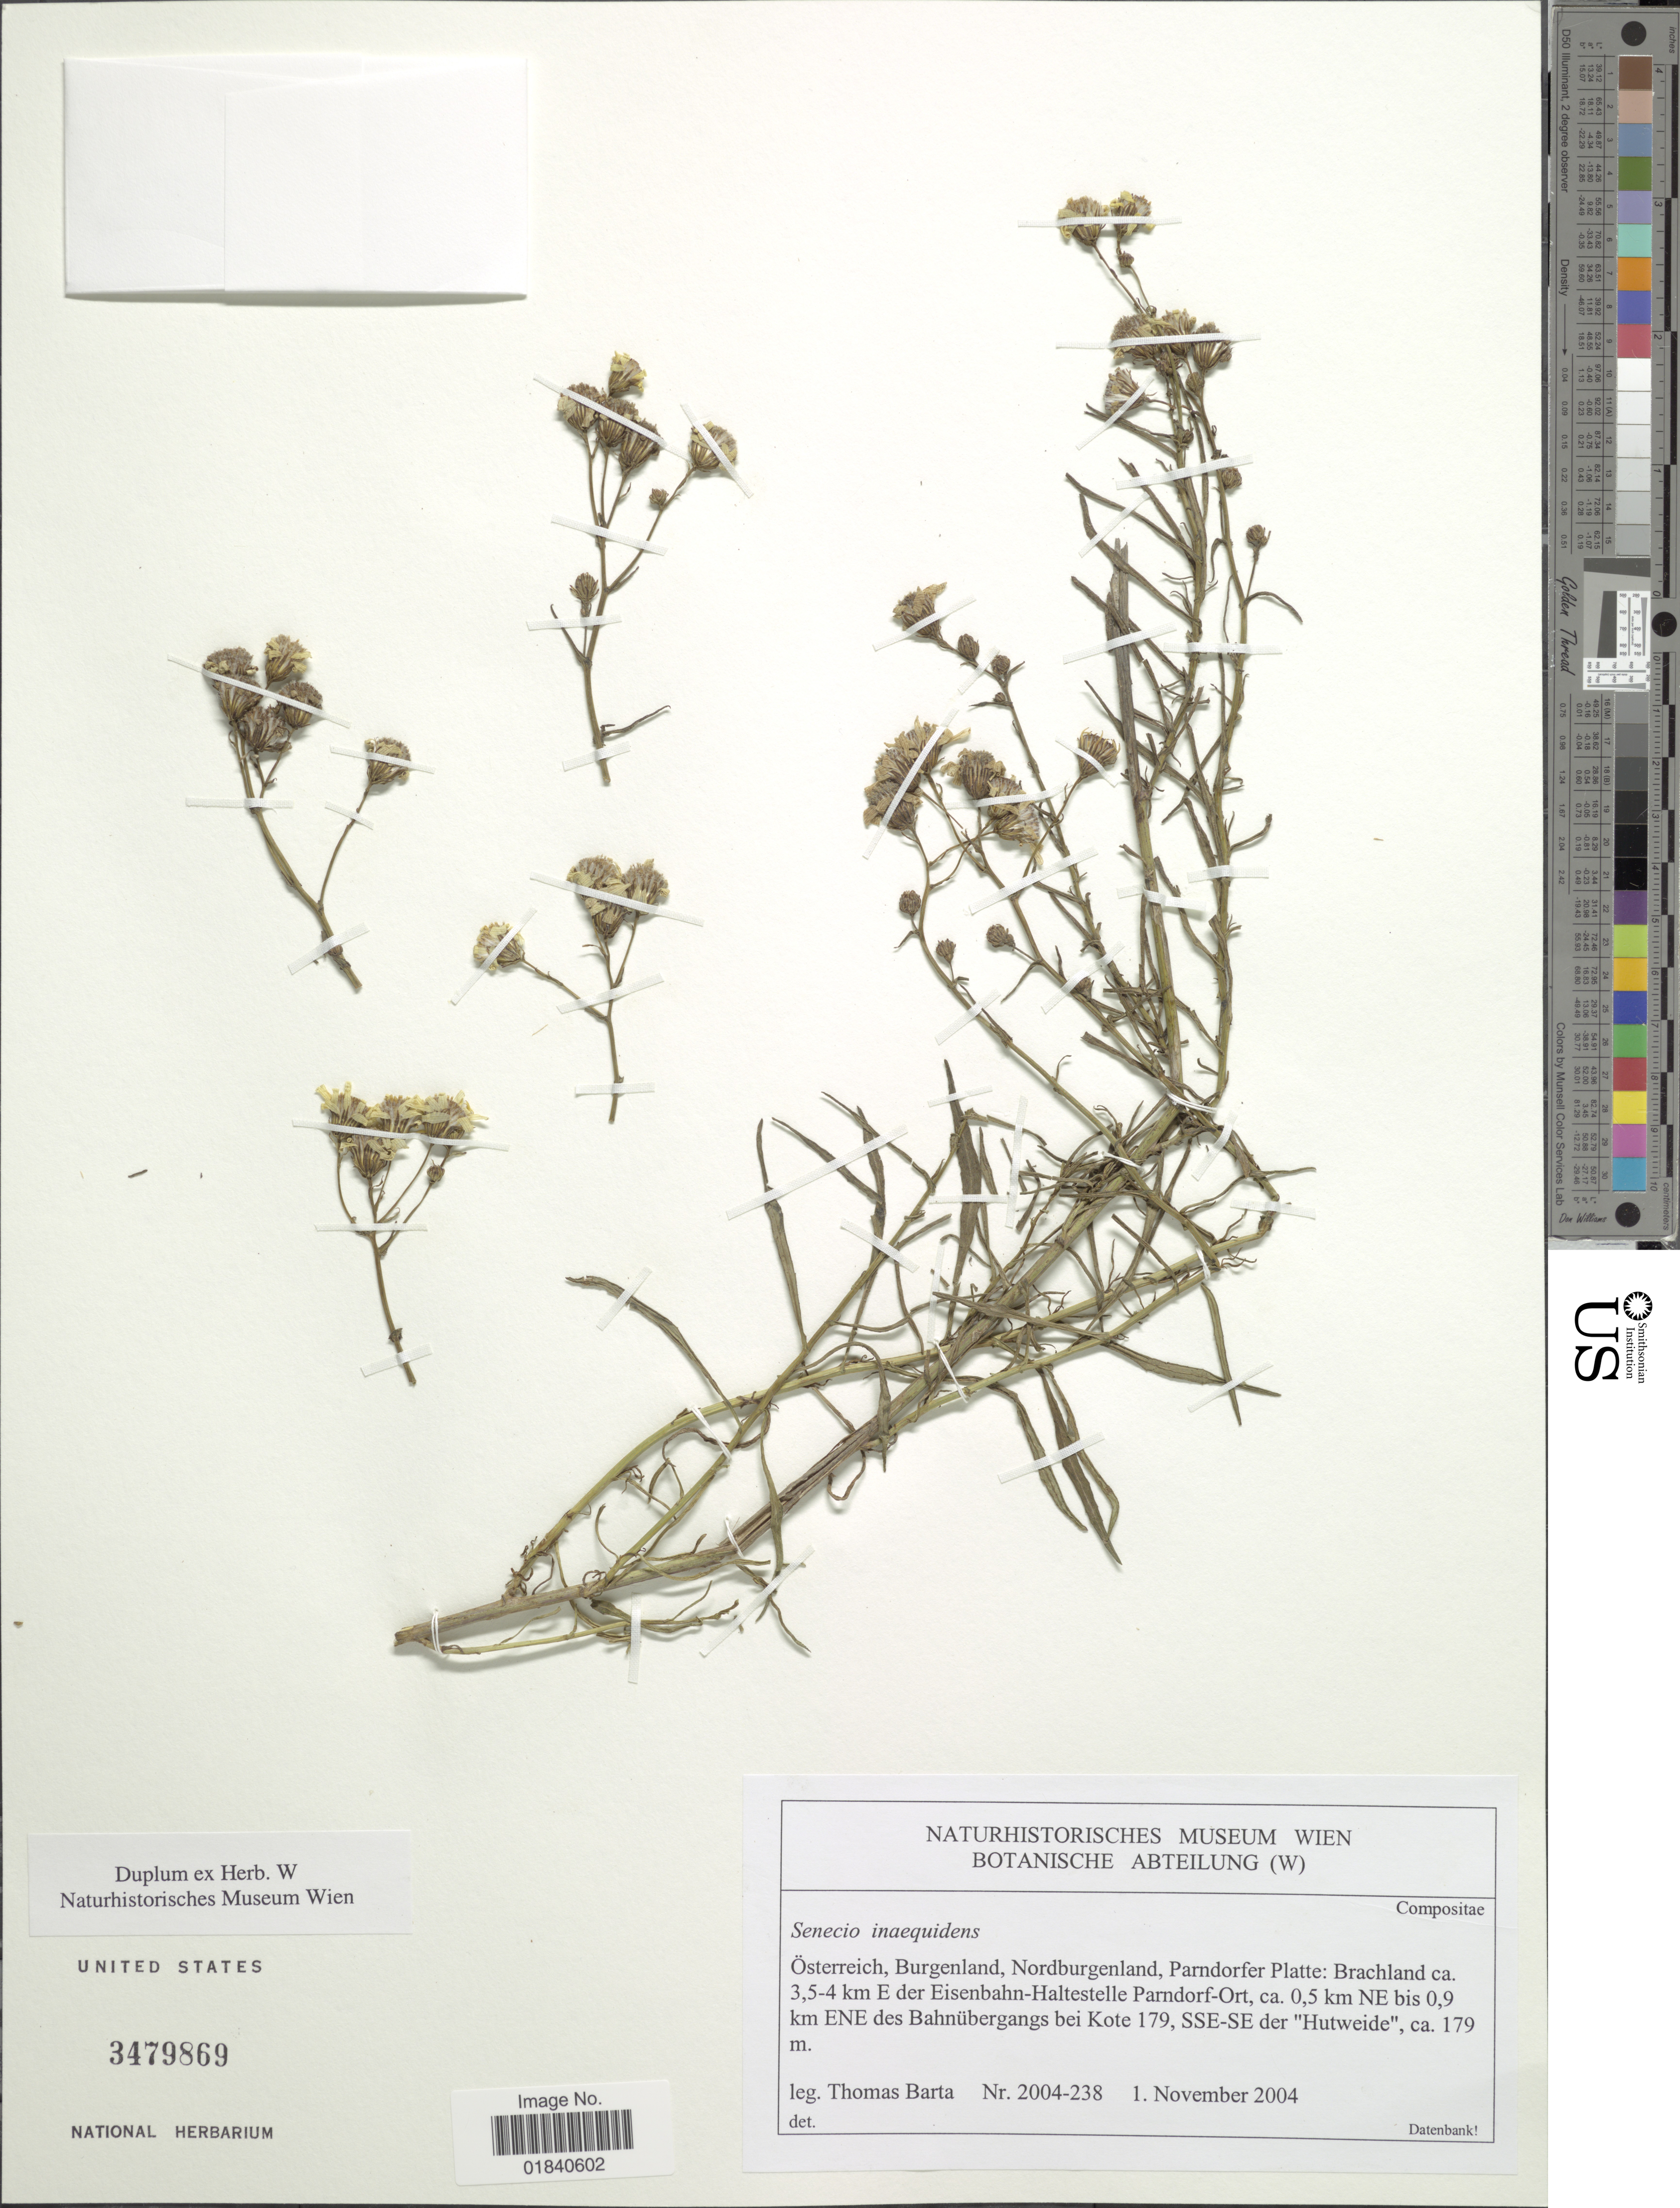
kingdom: Plantae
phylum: Tracheophyta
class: Magnoliopsida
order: Asterales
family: Asteraceae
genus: Senecio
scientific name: Senecio inaequidens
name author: DC.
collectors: T. Barta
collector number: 2004-238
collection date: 2004-11-01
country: Austria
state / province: Burgenland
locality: Osterreich, Nordburgenland, Parndorfer Platte: Brachland ca. 3,5-4 km E der Eisenbahn-Haltestelle Parndorf-Ort, ca. 0,5 km NE bis 0,9 km ENE des Bahnübergangs bei Kote 179, SSE-SE der "Hutweide"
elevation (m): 179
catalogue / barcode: US 3479869